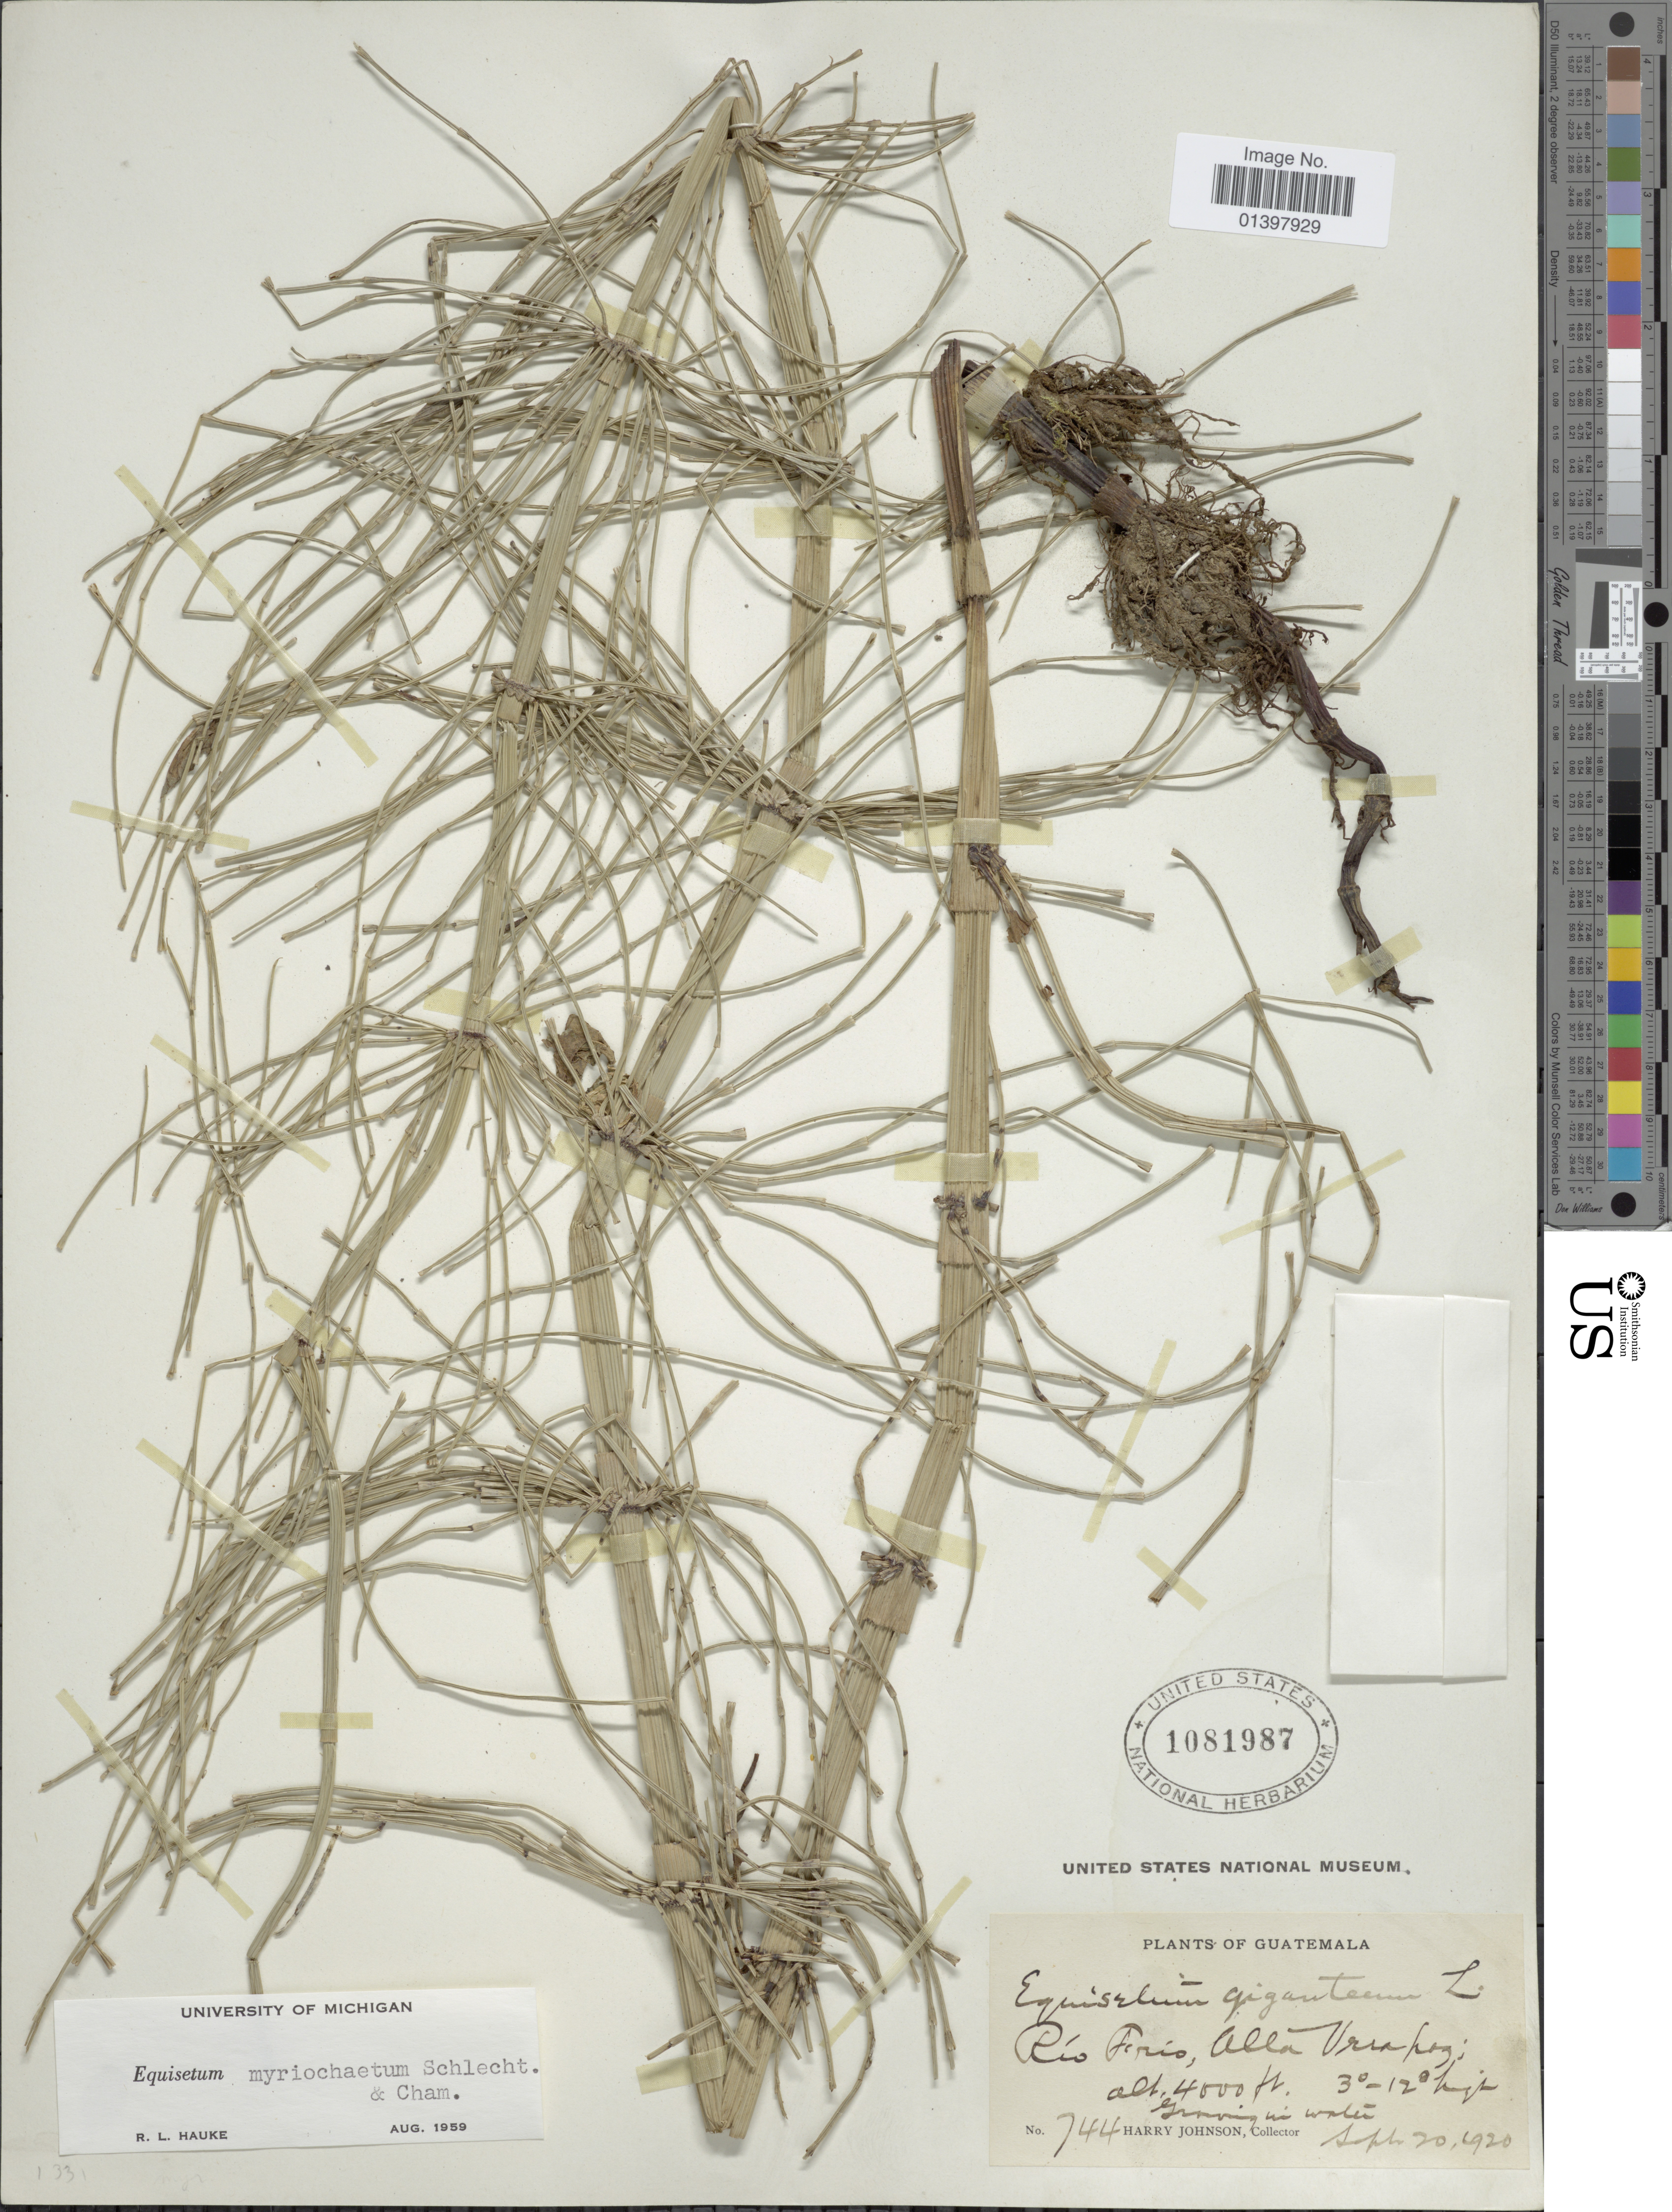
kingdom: Plantae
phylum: Tracheophyta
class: Polypodiopsida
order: Equisetales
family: Equisetaceae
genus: Equisetum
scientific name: Equisetum myriochaetum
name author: Schltdl. & Cham.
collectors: H. Johnson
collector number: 744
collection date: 1920-09-20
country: Guatemala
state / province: Alta Verapaz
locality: Rio Frio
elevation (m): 1219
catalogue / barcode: US 1081987